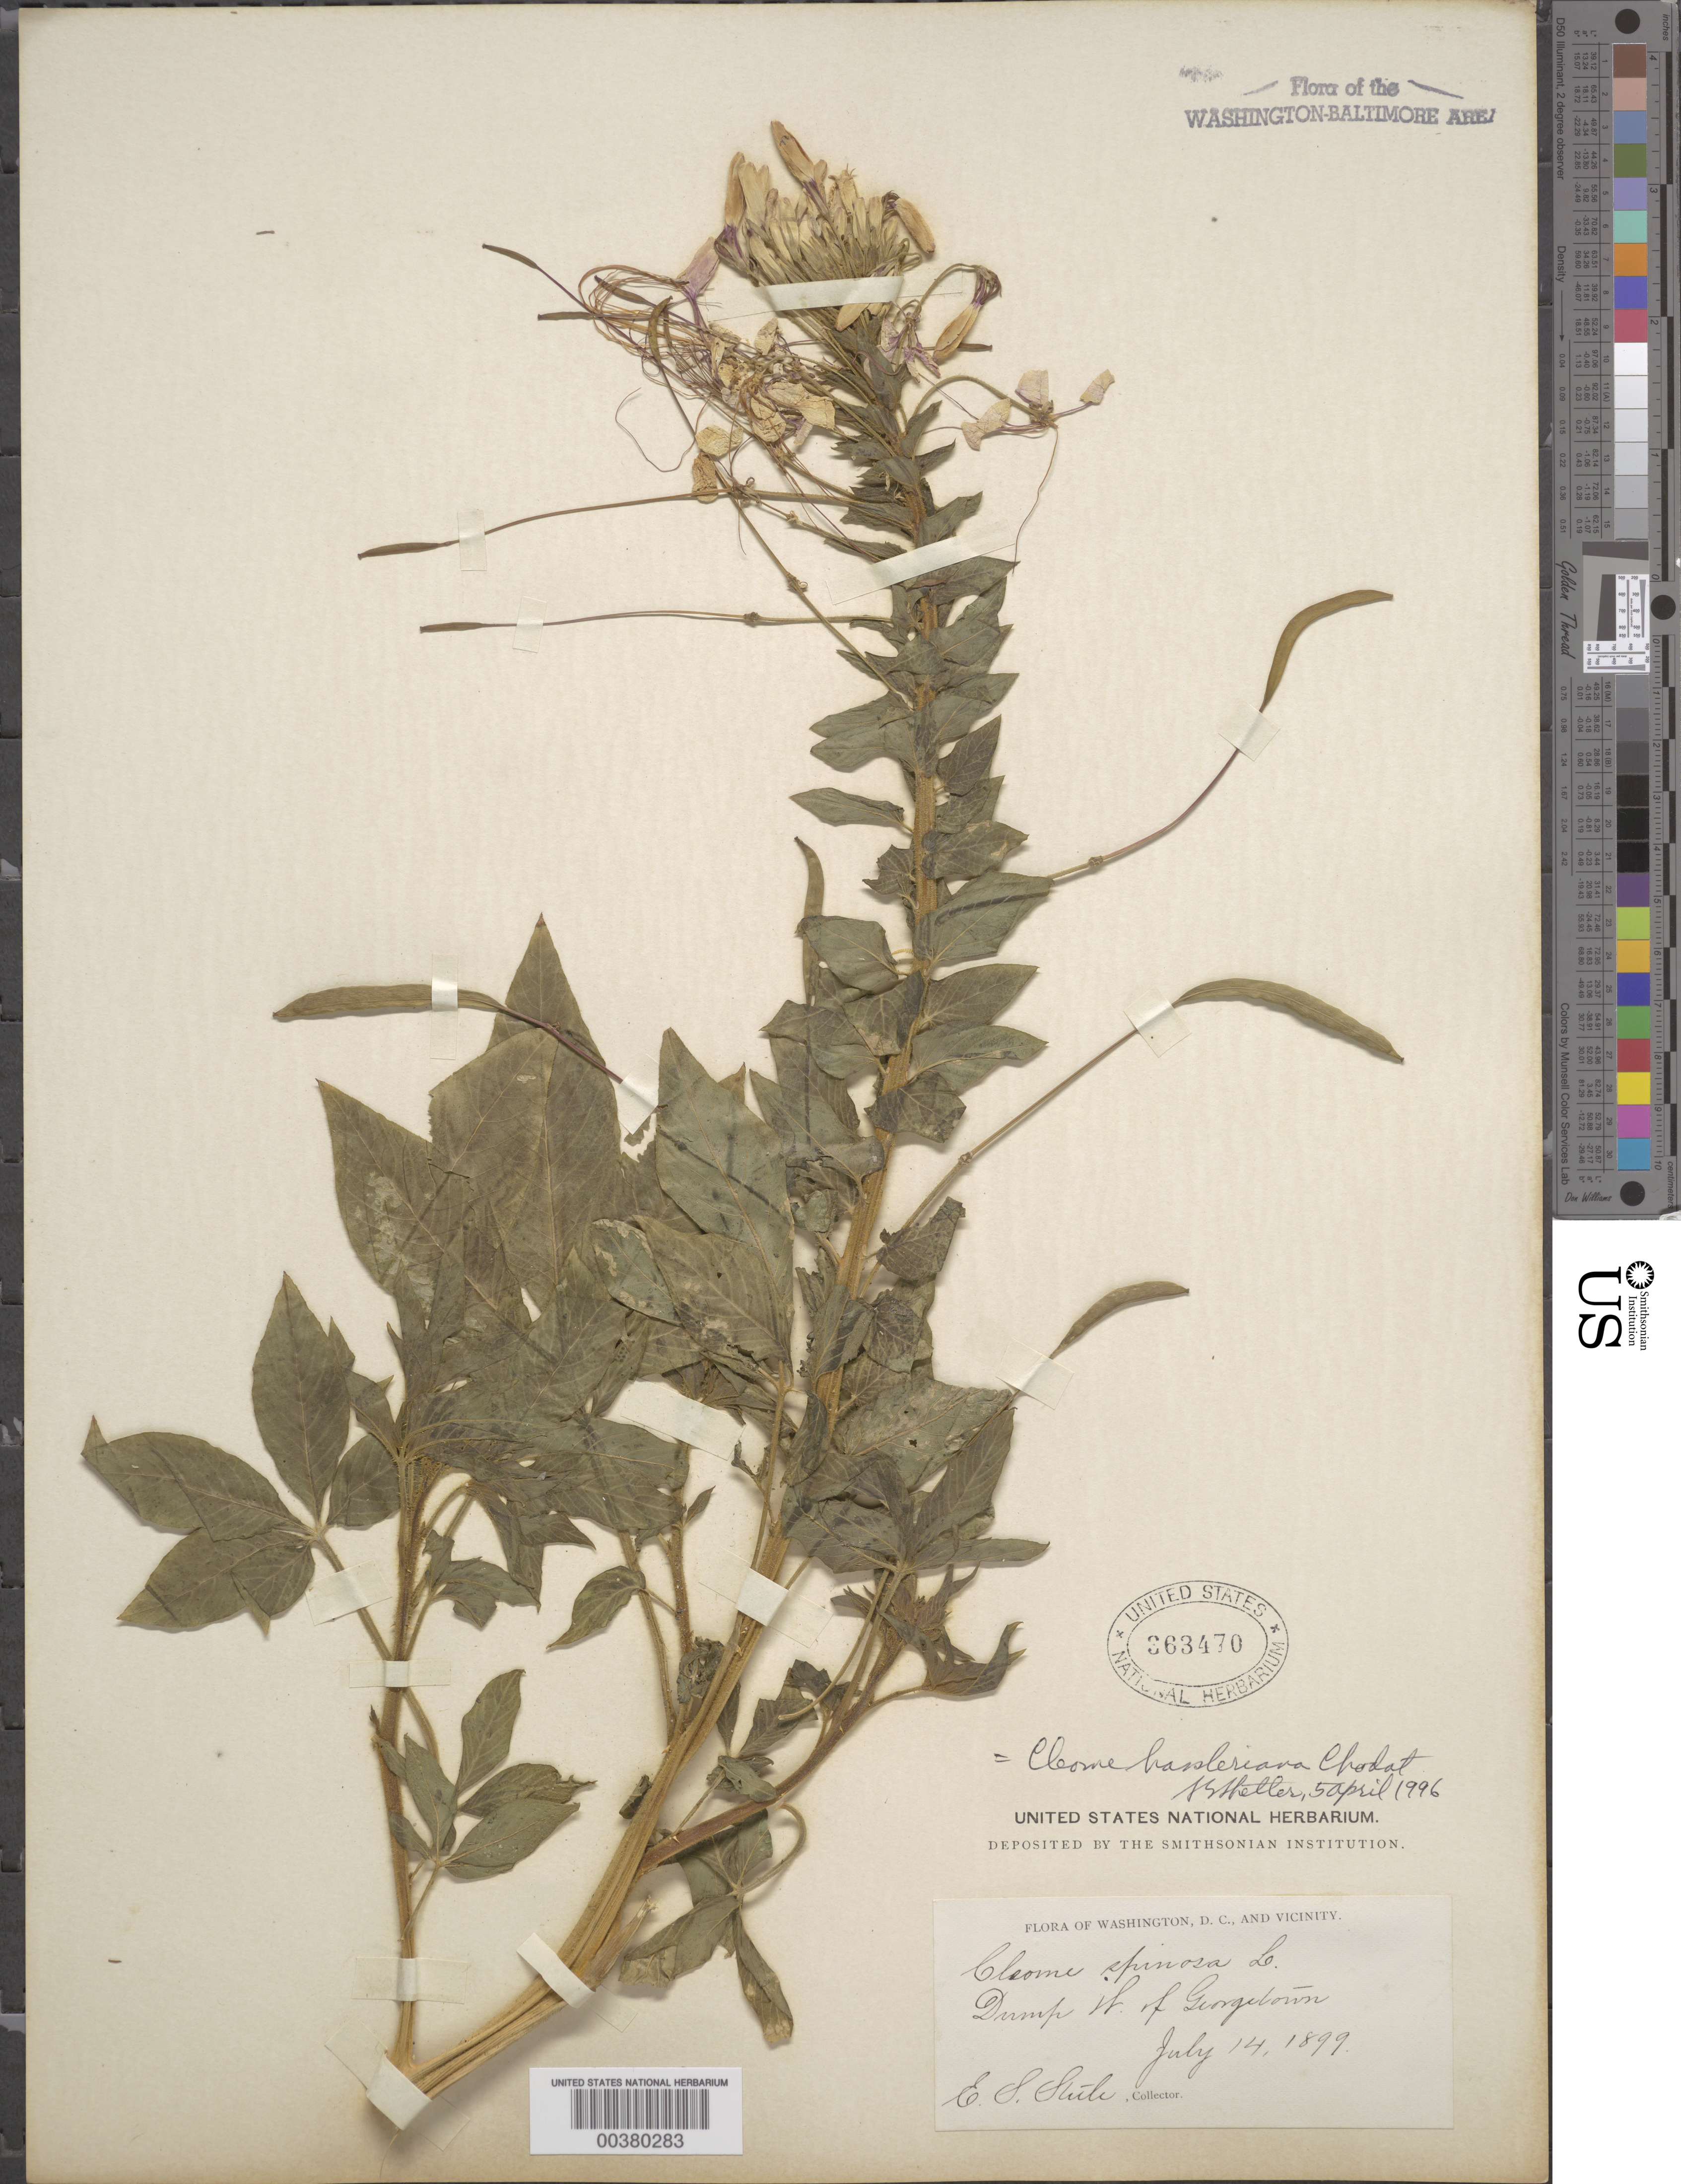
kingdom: Plantae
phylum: Tracheophyta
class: Magnoliopsida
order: Brassicales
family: Cleomaceae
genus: Tarenaya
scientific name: Tarenaya houtteana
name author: (Schltdl.) Soares Neto & Roalson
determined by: Strong, Mark T., (BOT), Smithsonian Institution - National Museum of Natural History (UNITED STATES)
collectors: E. Steele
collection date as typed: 14 Jul 1899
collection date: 1899-07-14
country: United States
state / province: District of Columbia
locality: West of Georgetown, Dump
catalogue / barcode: US 363470